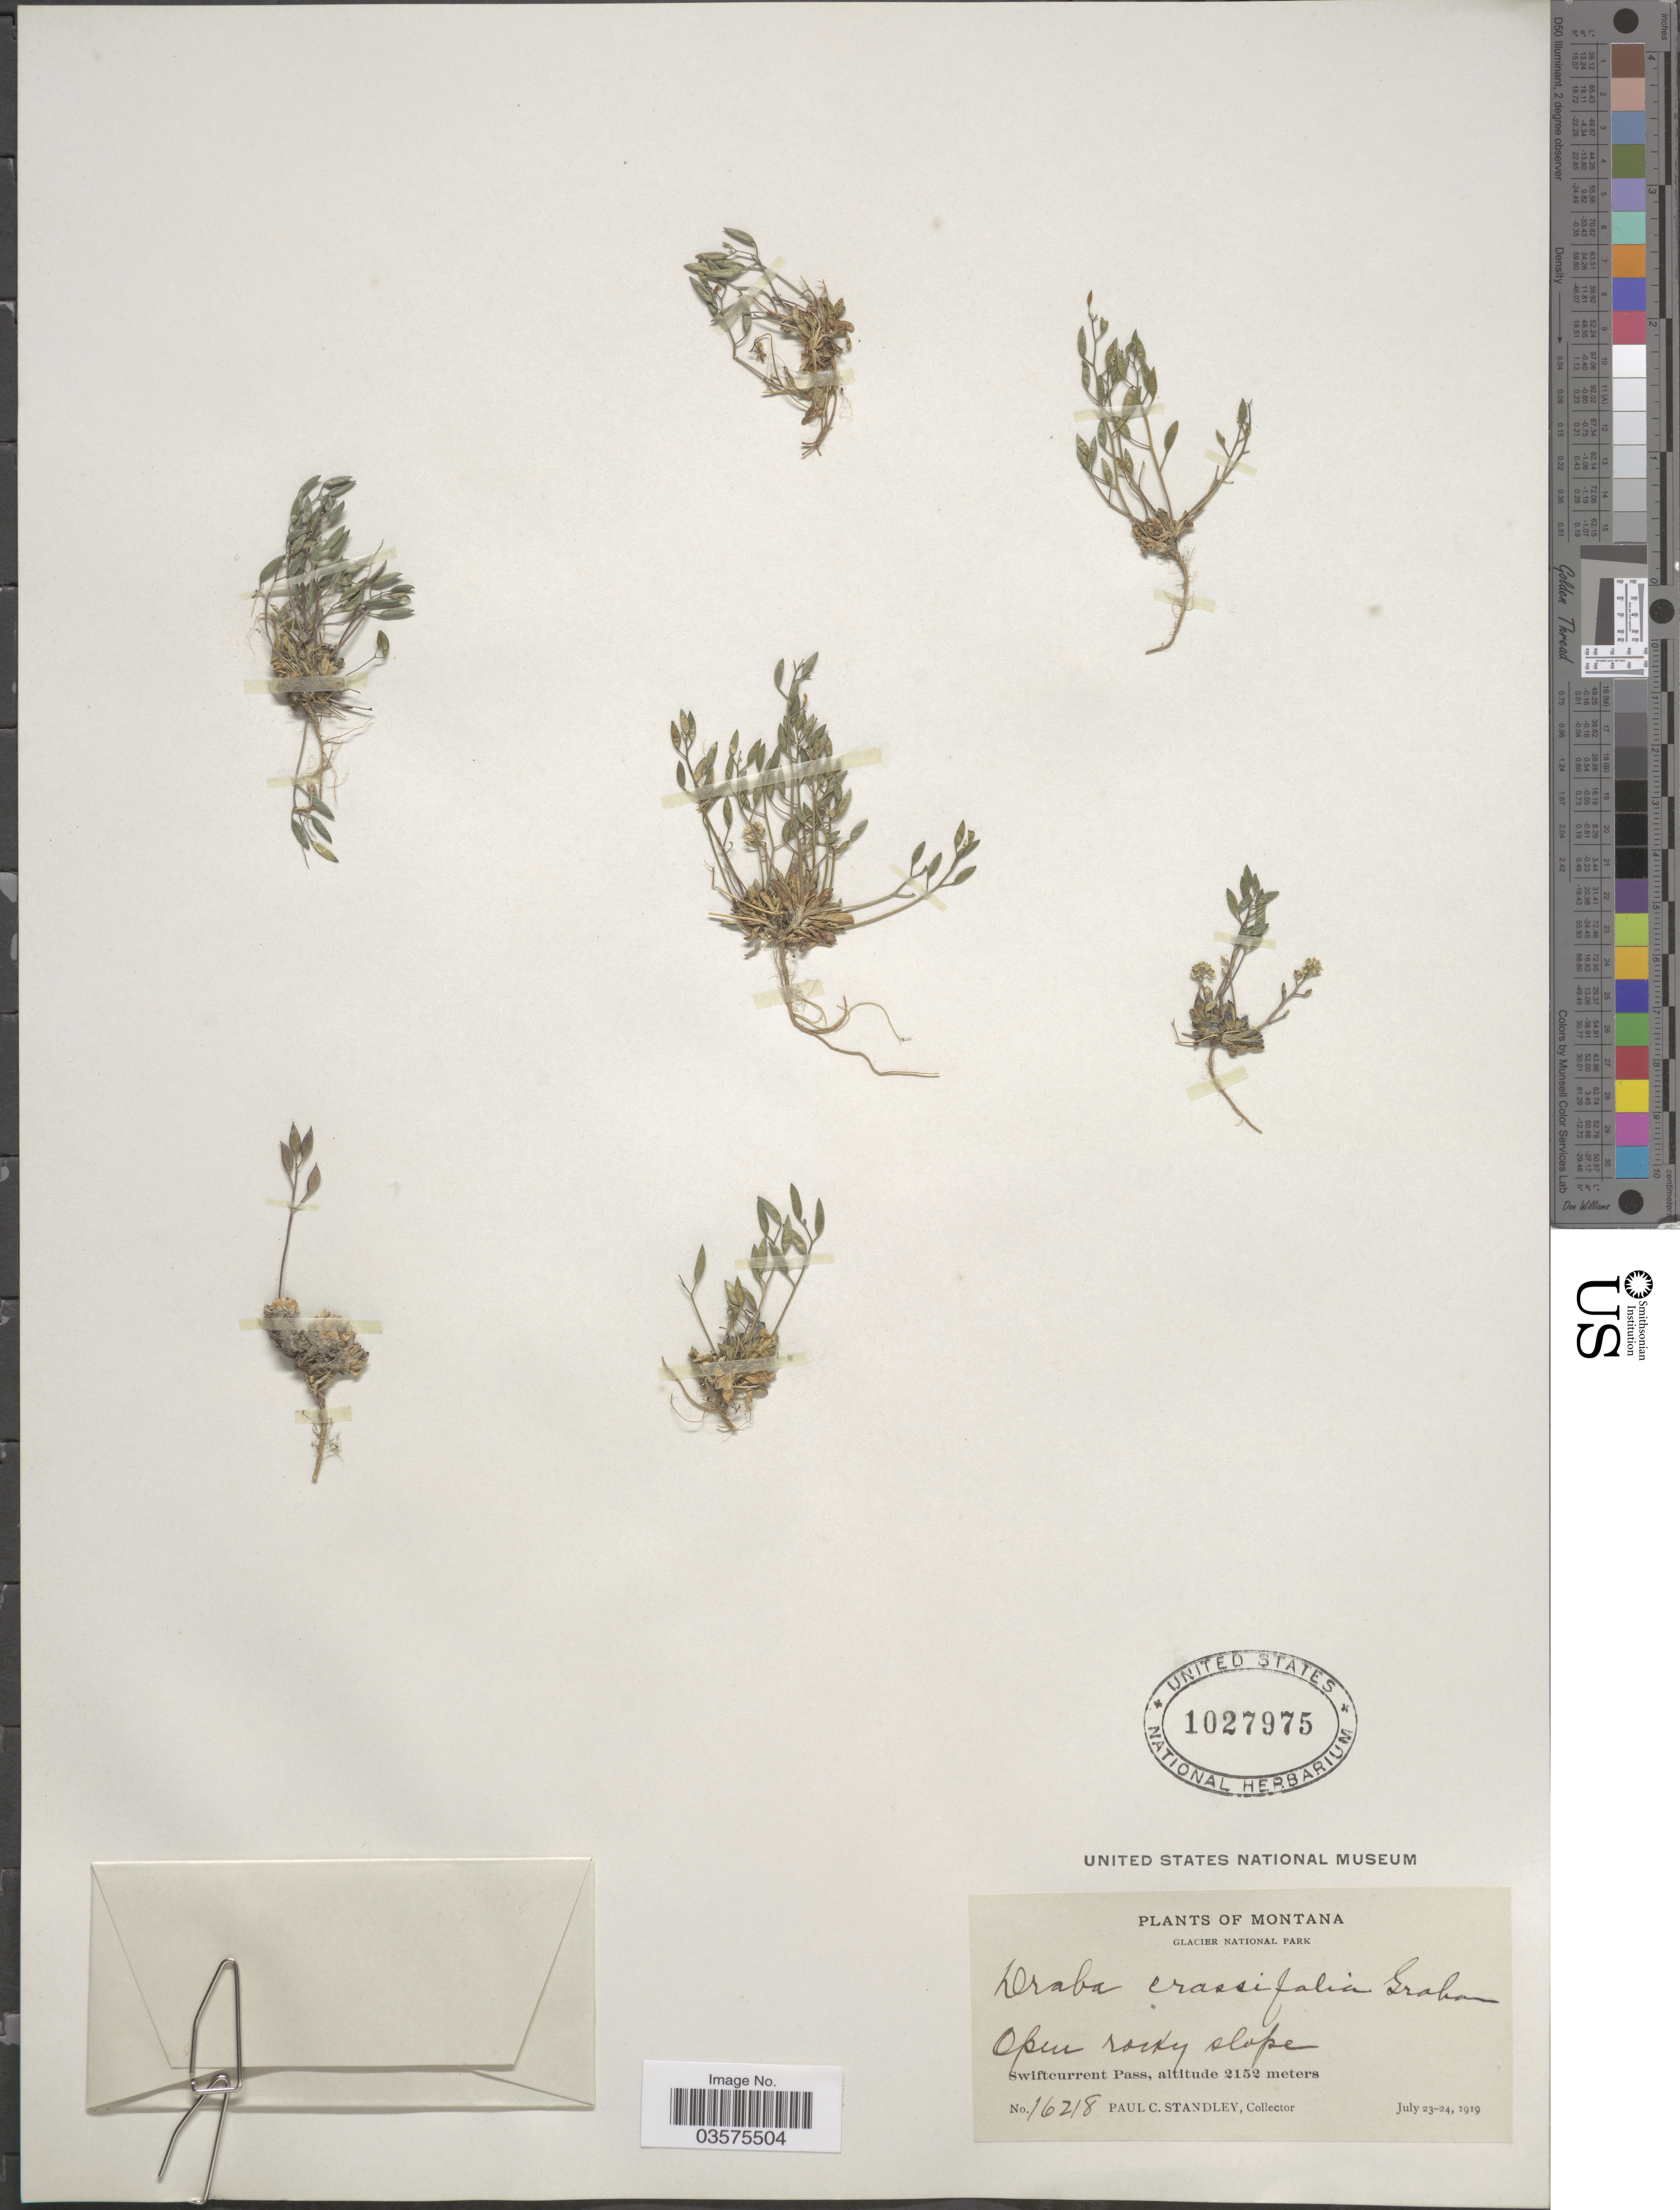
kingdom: Plantae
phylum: Tracheophyta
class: Magnoliopsida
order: Brassicales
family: Brassicaceae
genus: Draba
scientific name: Draba crassifolia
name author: Graham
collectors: P. C. Standley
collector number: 16218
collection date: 1919-07-23/1919-07-24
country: United States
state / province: Montana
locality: Glacier National Park. Swiftcurrent Pass.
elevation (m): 2152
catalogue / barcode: US 1027975